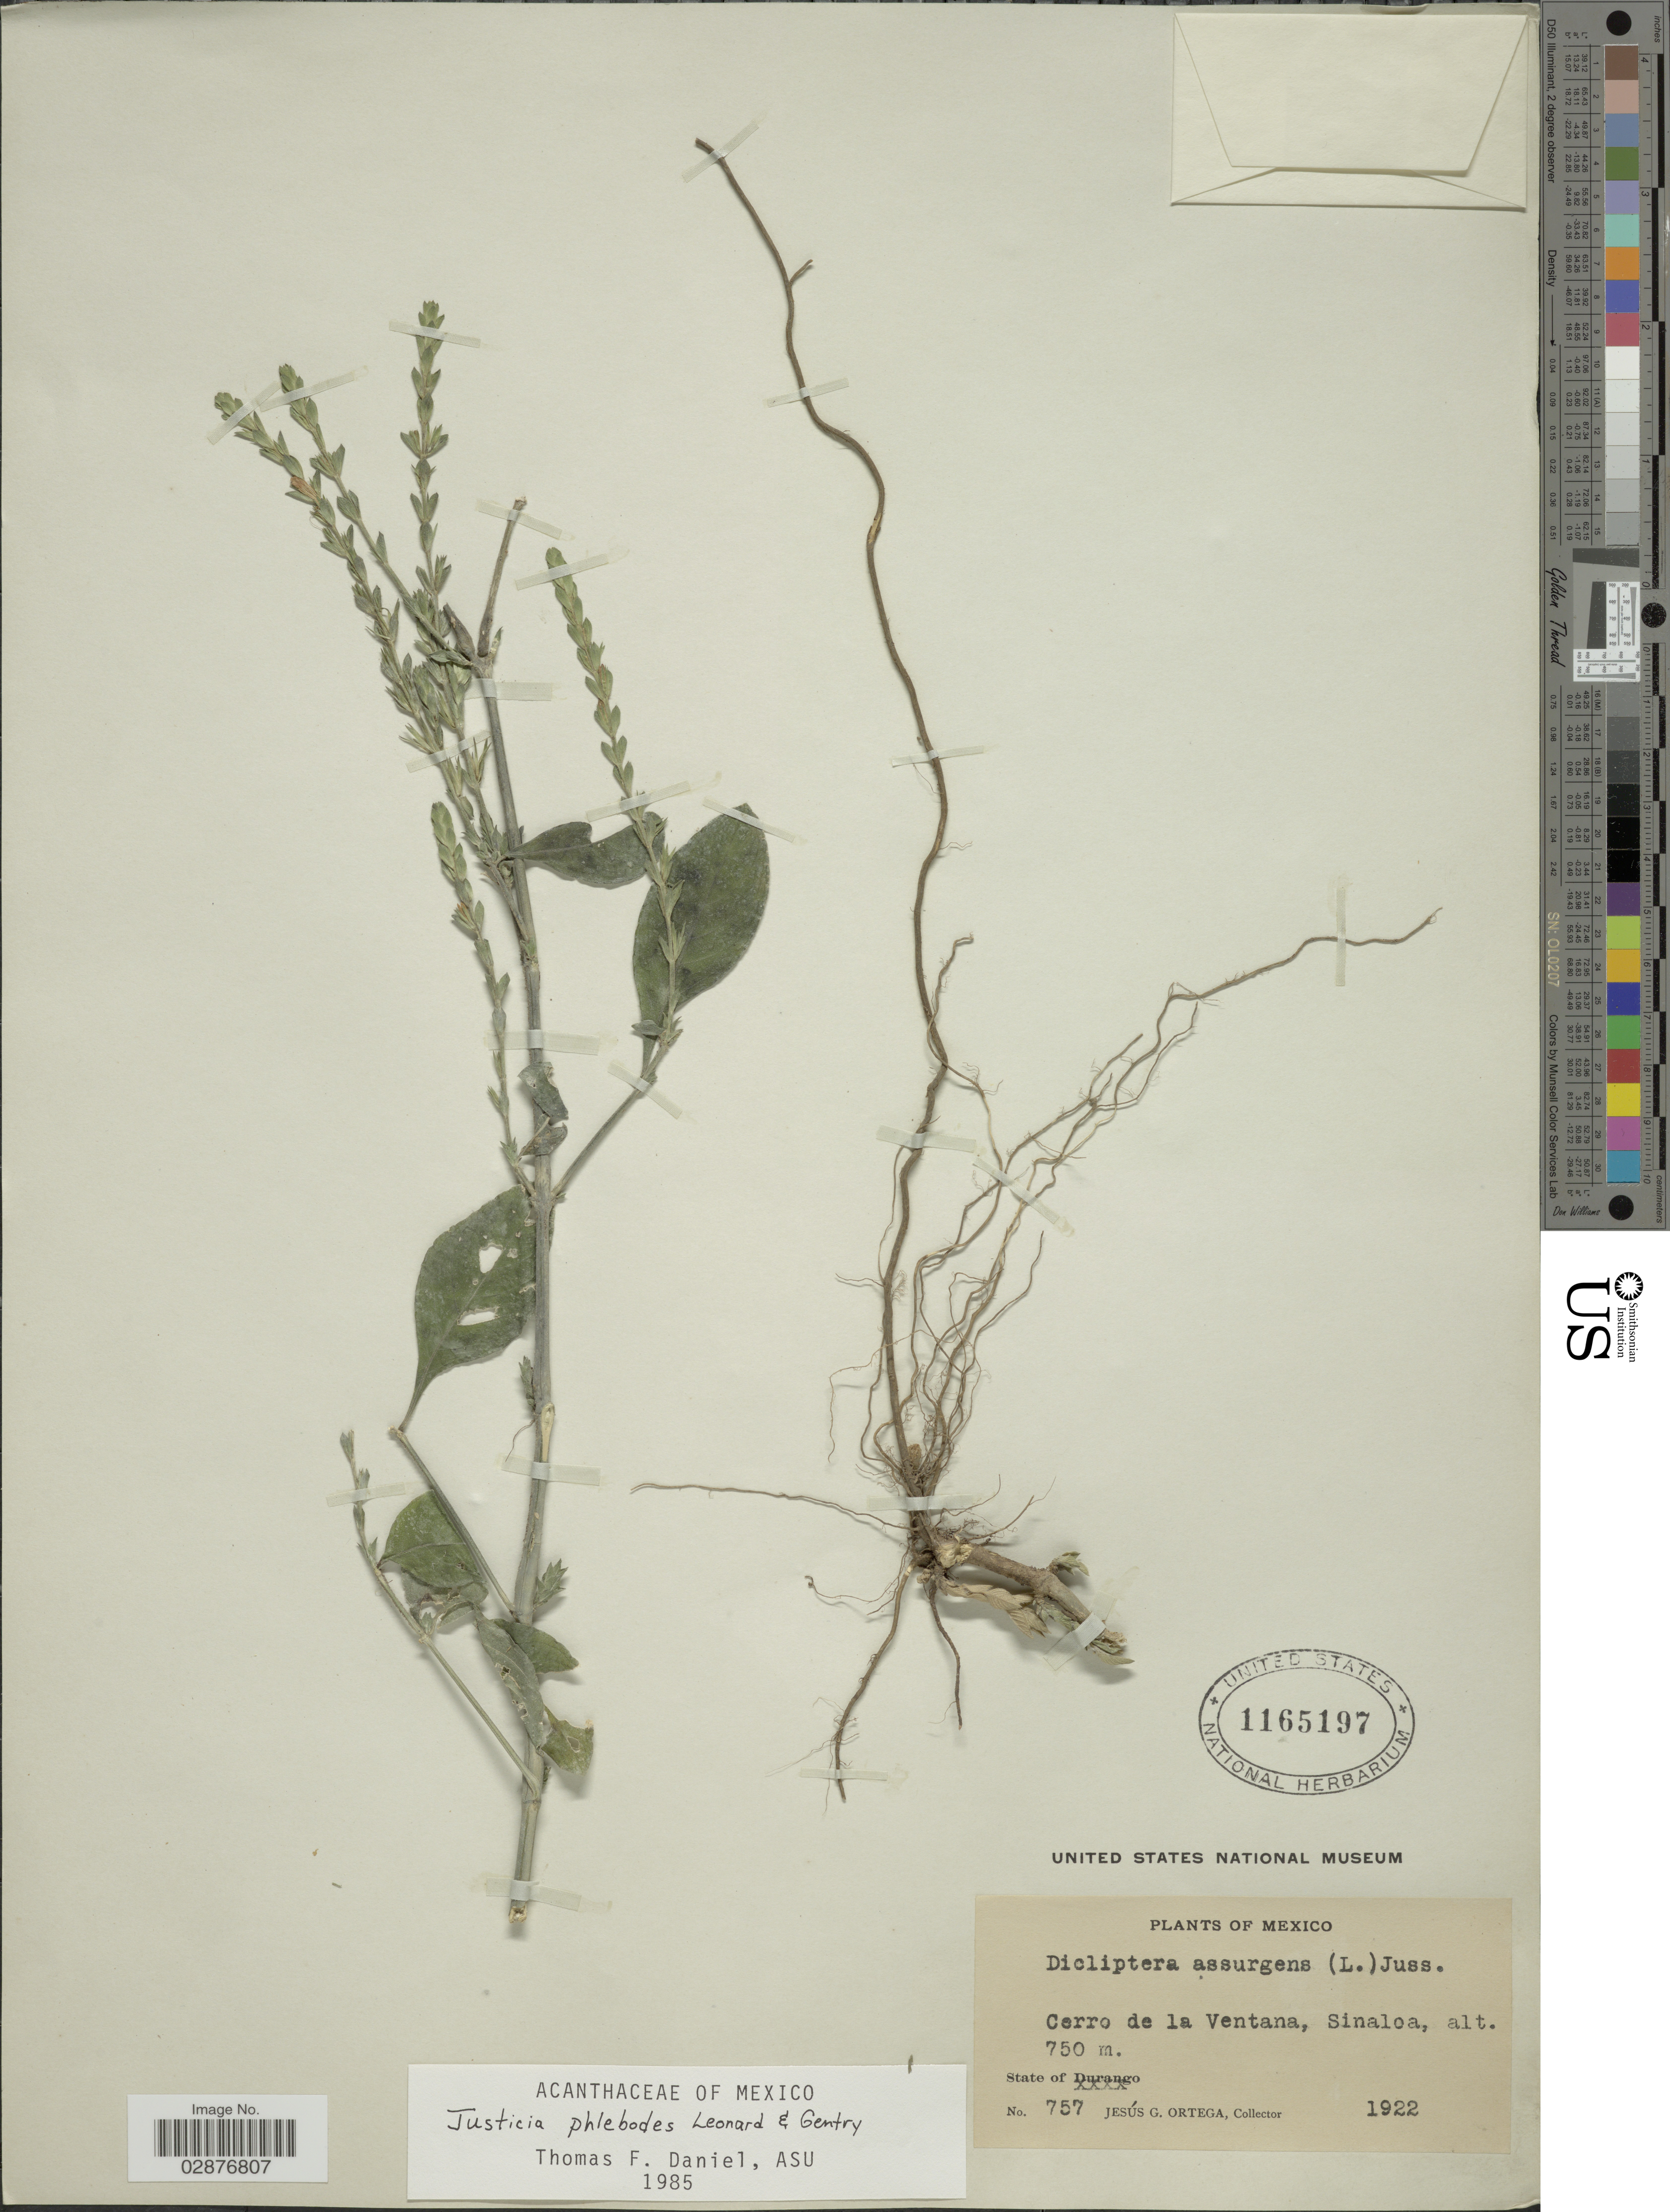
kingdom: Plantae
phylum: Tracheophyta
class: Magnoliopsida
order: Lamiales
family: Acanthaceae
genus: Justicia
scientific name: Justicia phlebodes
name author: Leonard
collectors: J. Ortega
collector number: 757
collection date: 1922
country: Mexico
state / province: Sinaloa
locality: Cerro de la Ventana.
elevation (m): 750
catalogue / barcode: US 1165197